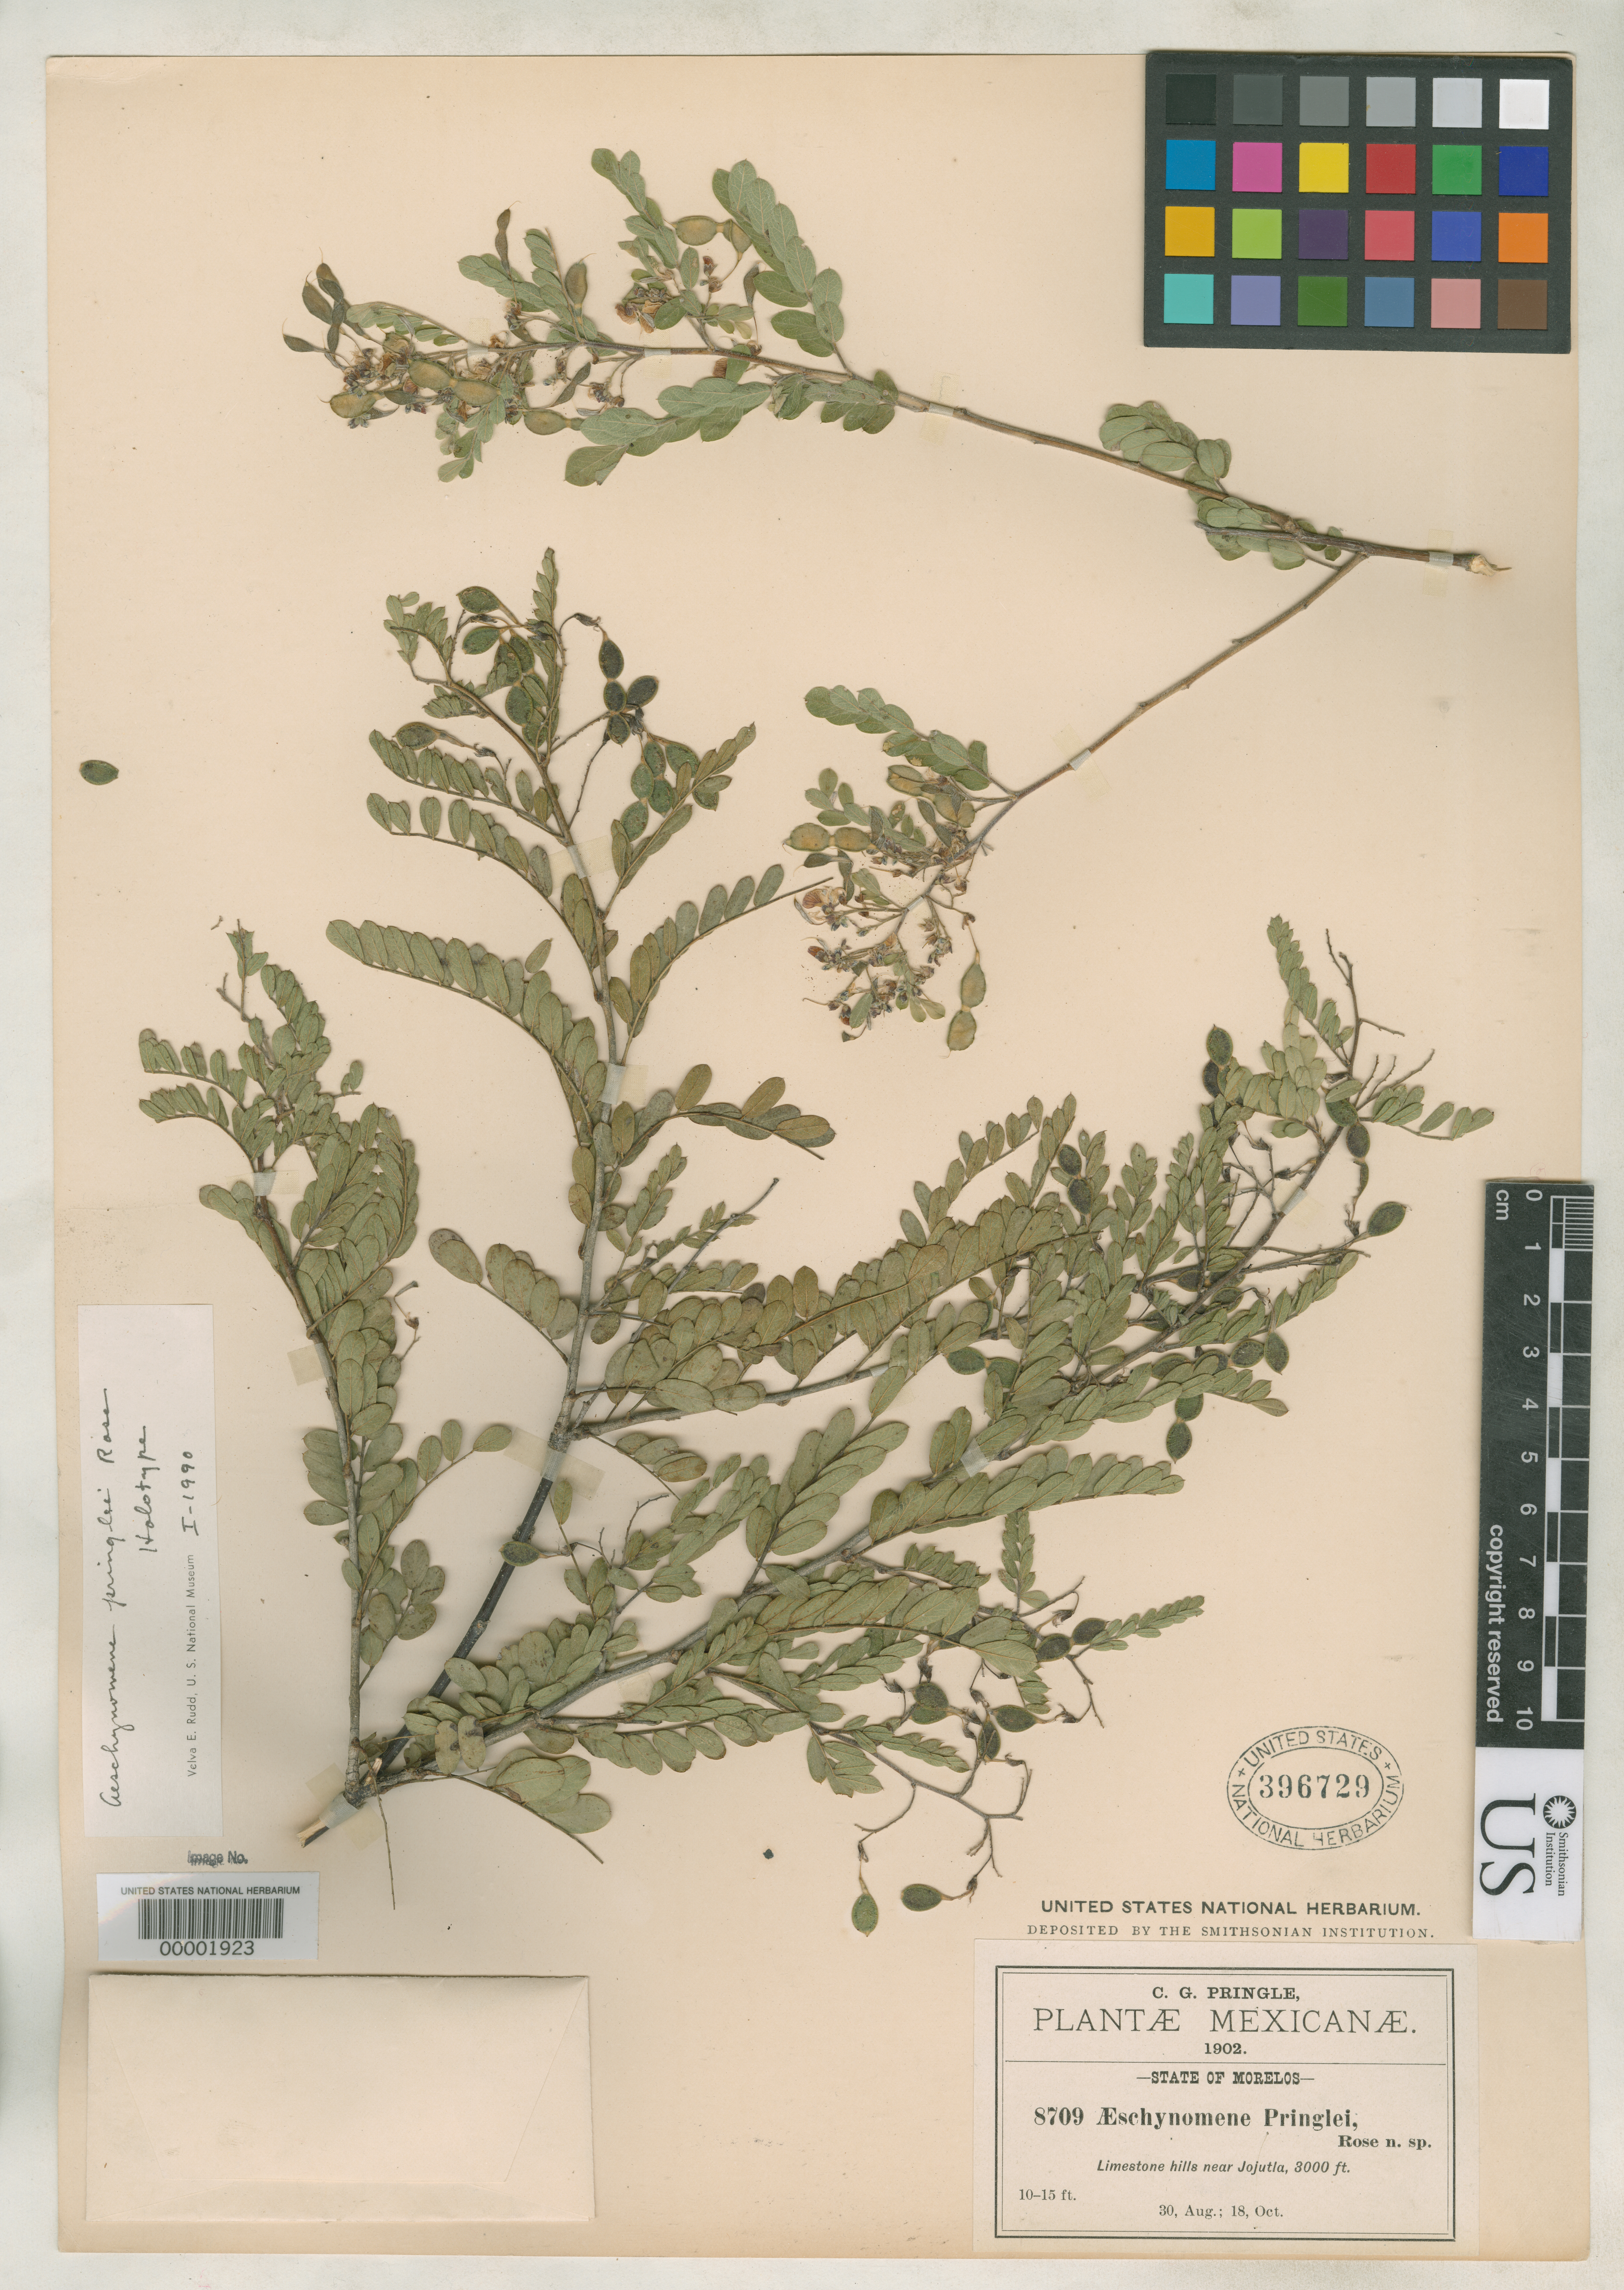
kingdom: Plantae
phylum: Tracheophyta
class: Magnoliopsida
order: Fabales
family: Fabaceae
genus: Aeschynomene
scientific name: Aeschynomene pringlei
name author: Rose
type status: Holotype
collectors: C. G. Pringle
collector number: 8709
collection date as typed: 30 Aug 1902 to 18 Oct 1902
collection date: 1902-08-30,1902-10-18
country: Mexico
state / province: Morelos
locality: Jojutla; alt. 3000 ft.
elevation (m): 914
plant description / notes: Protologue cites the date as 30 Aug and 28 Oct.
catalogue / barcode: US 396729